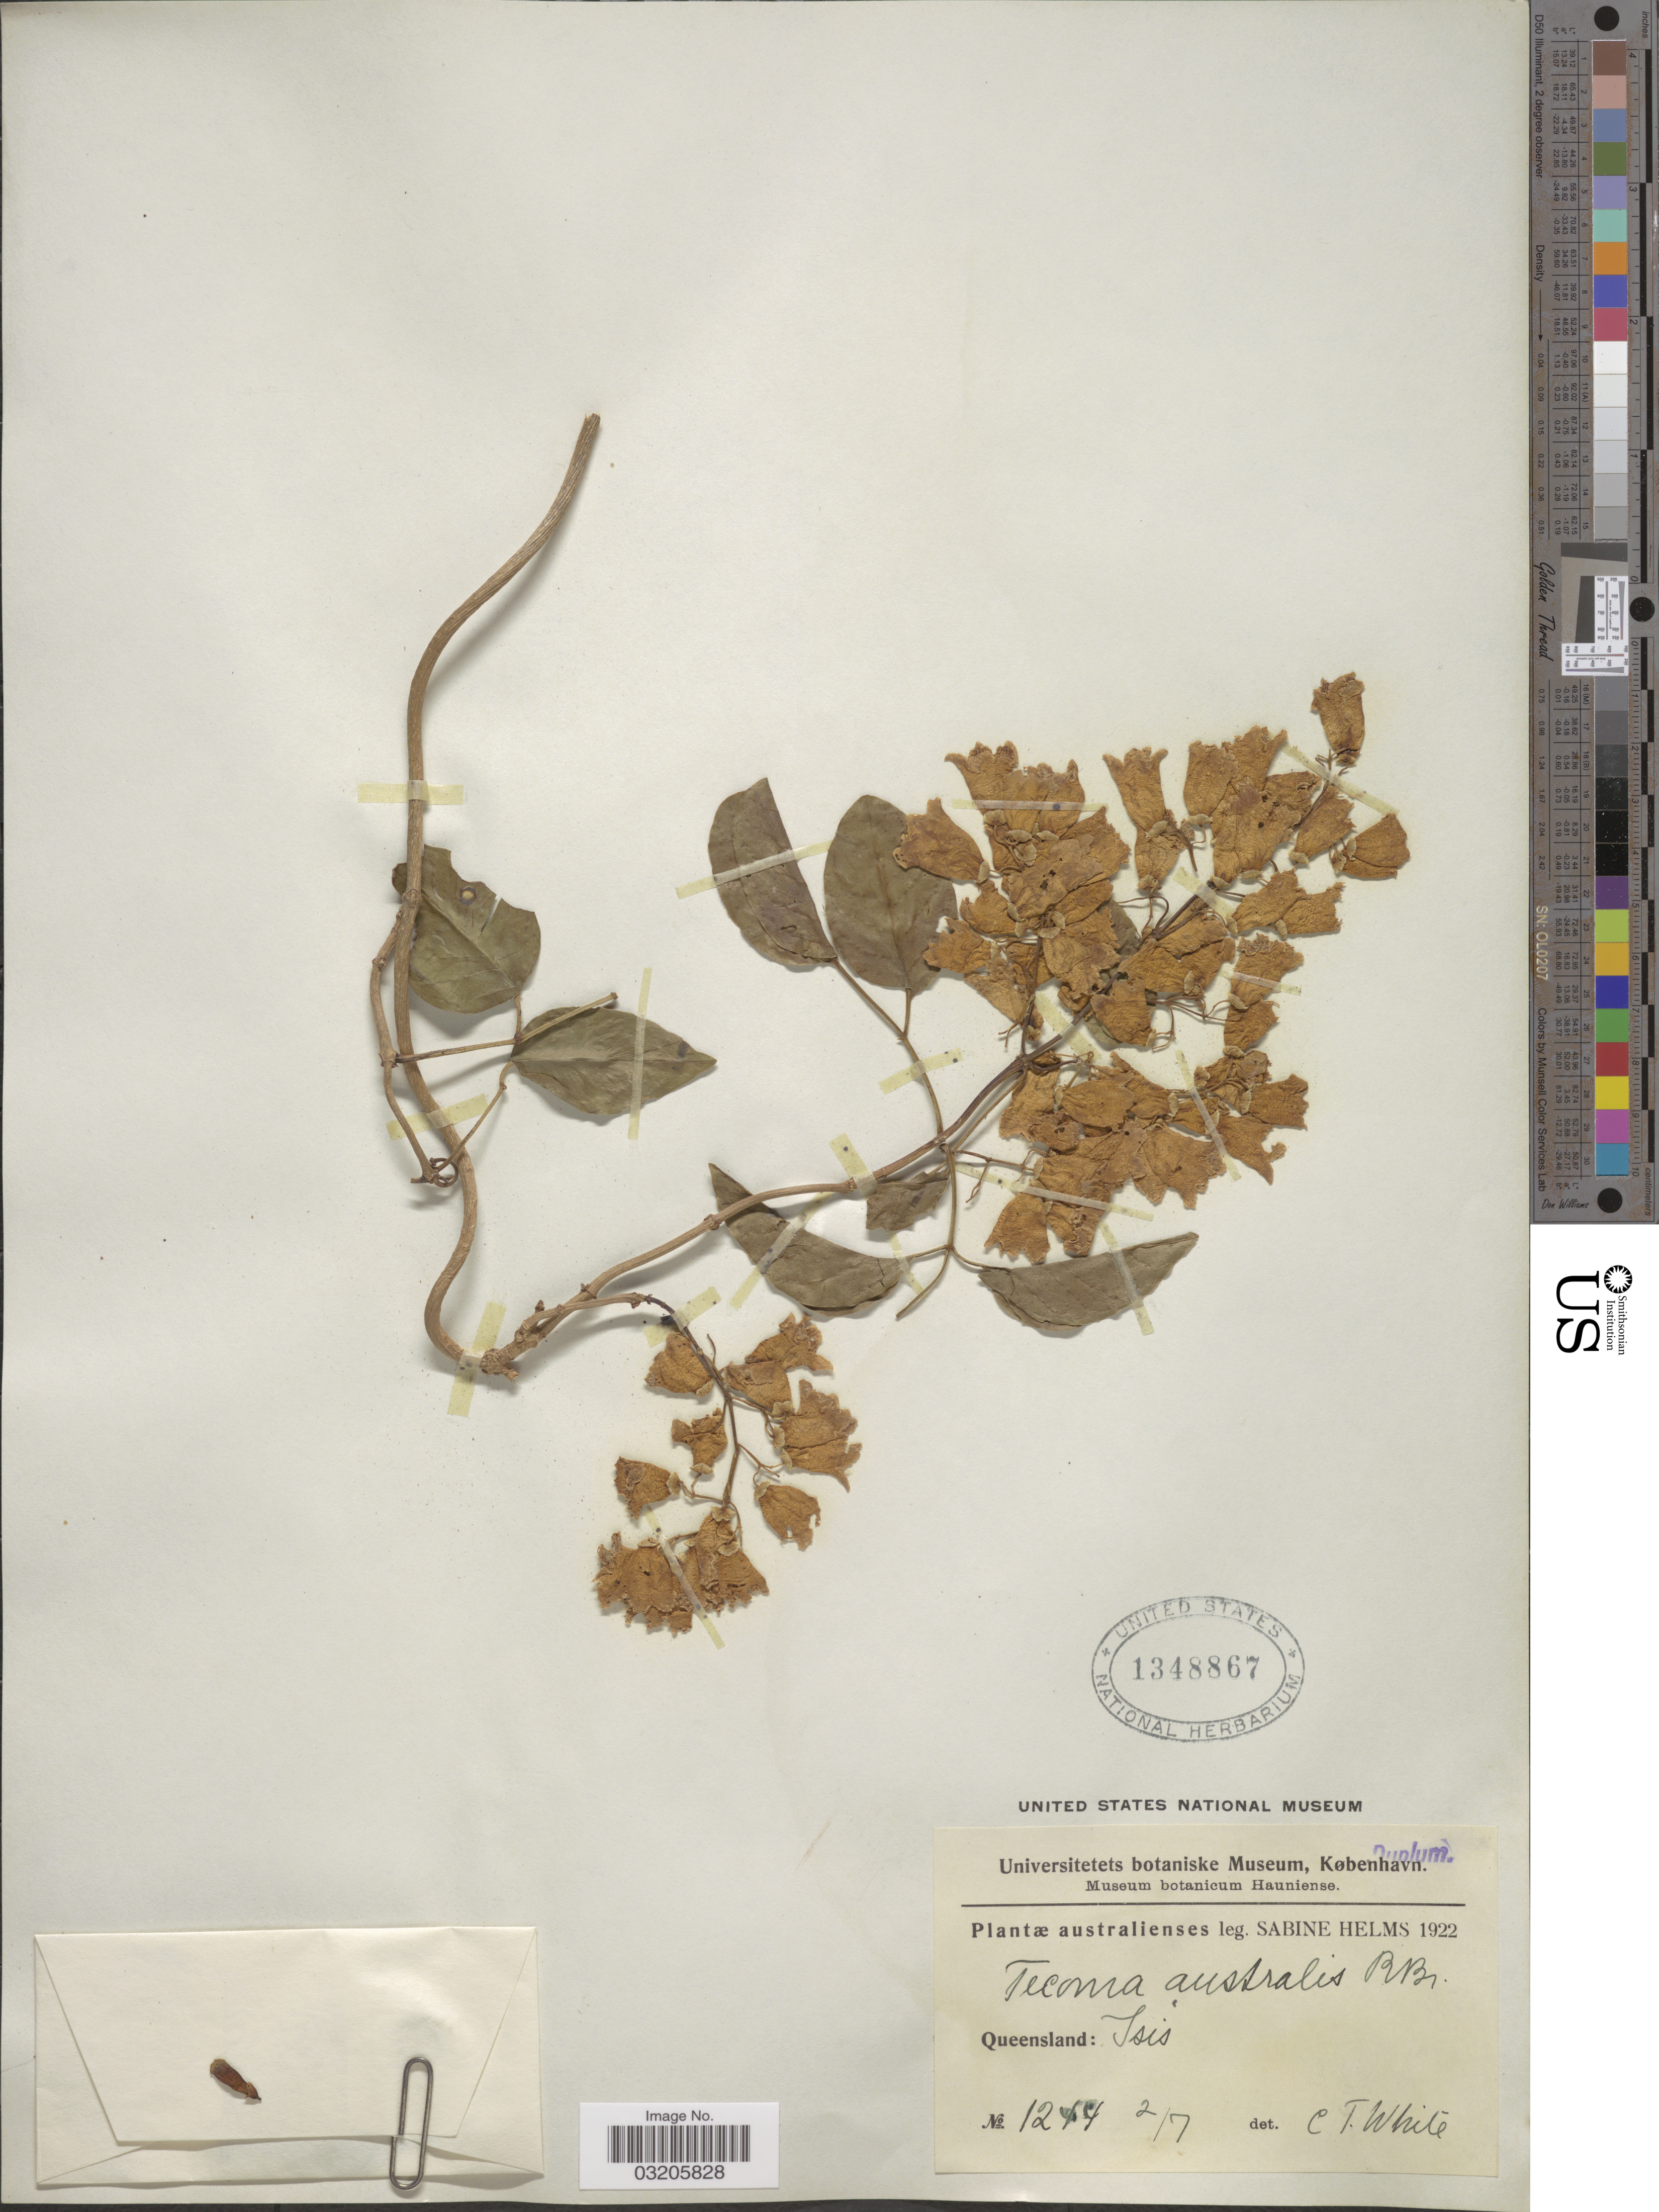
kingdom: Plantae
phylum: Tracheophyta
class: Magnoliopsida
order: Lamiales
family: Bignoniaceae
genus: Tecoma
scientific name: Tecoma australis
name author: R. Br.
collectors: S. Helms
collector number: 1214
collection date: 1922-07-02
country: Australia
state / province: Queensland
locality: Isis.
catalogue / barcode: US 1348867